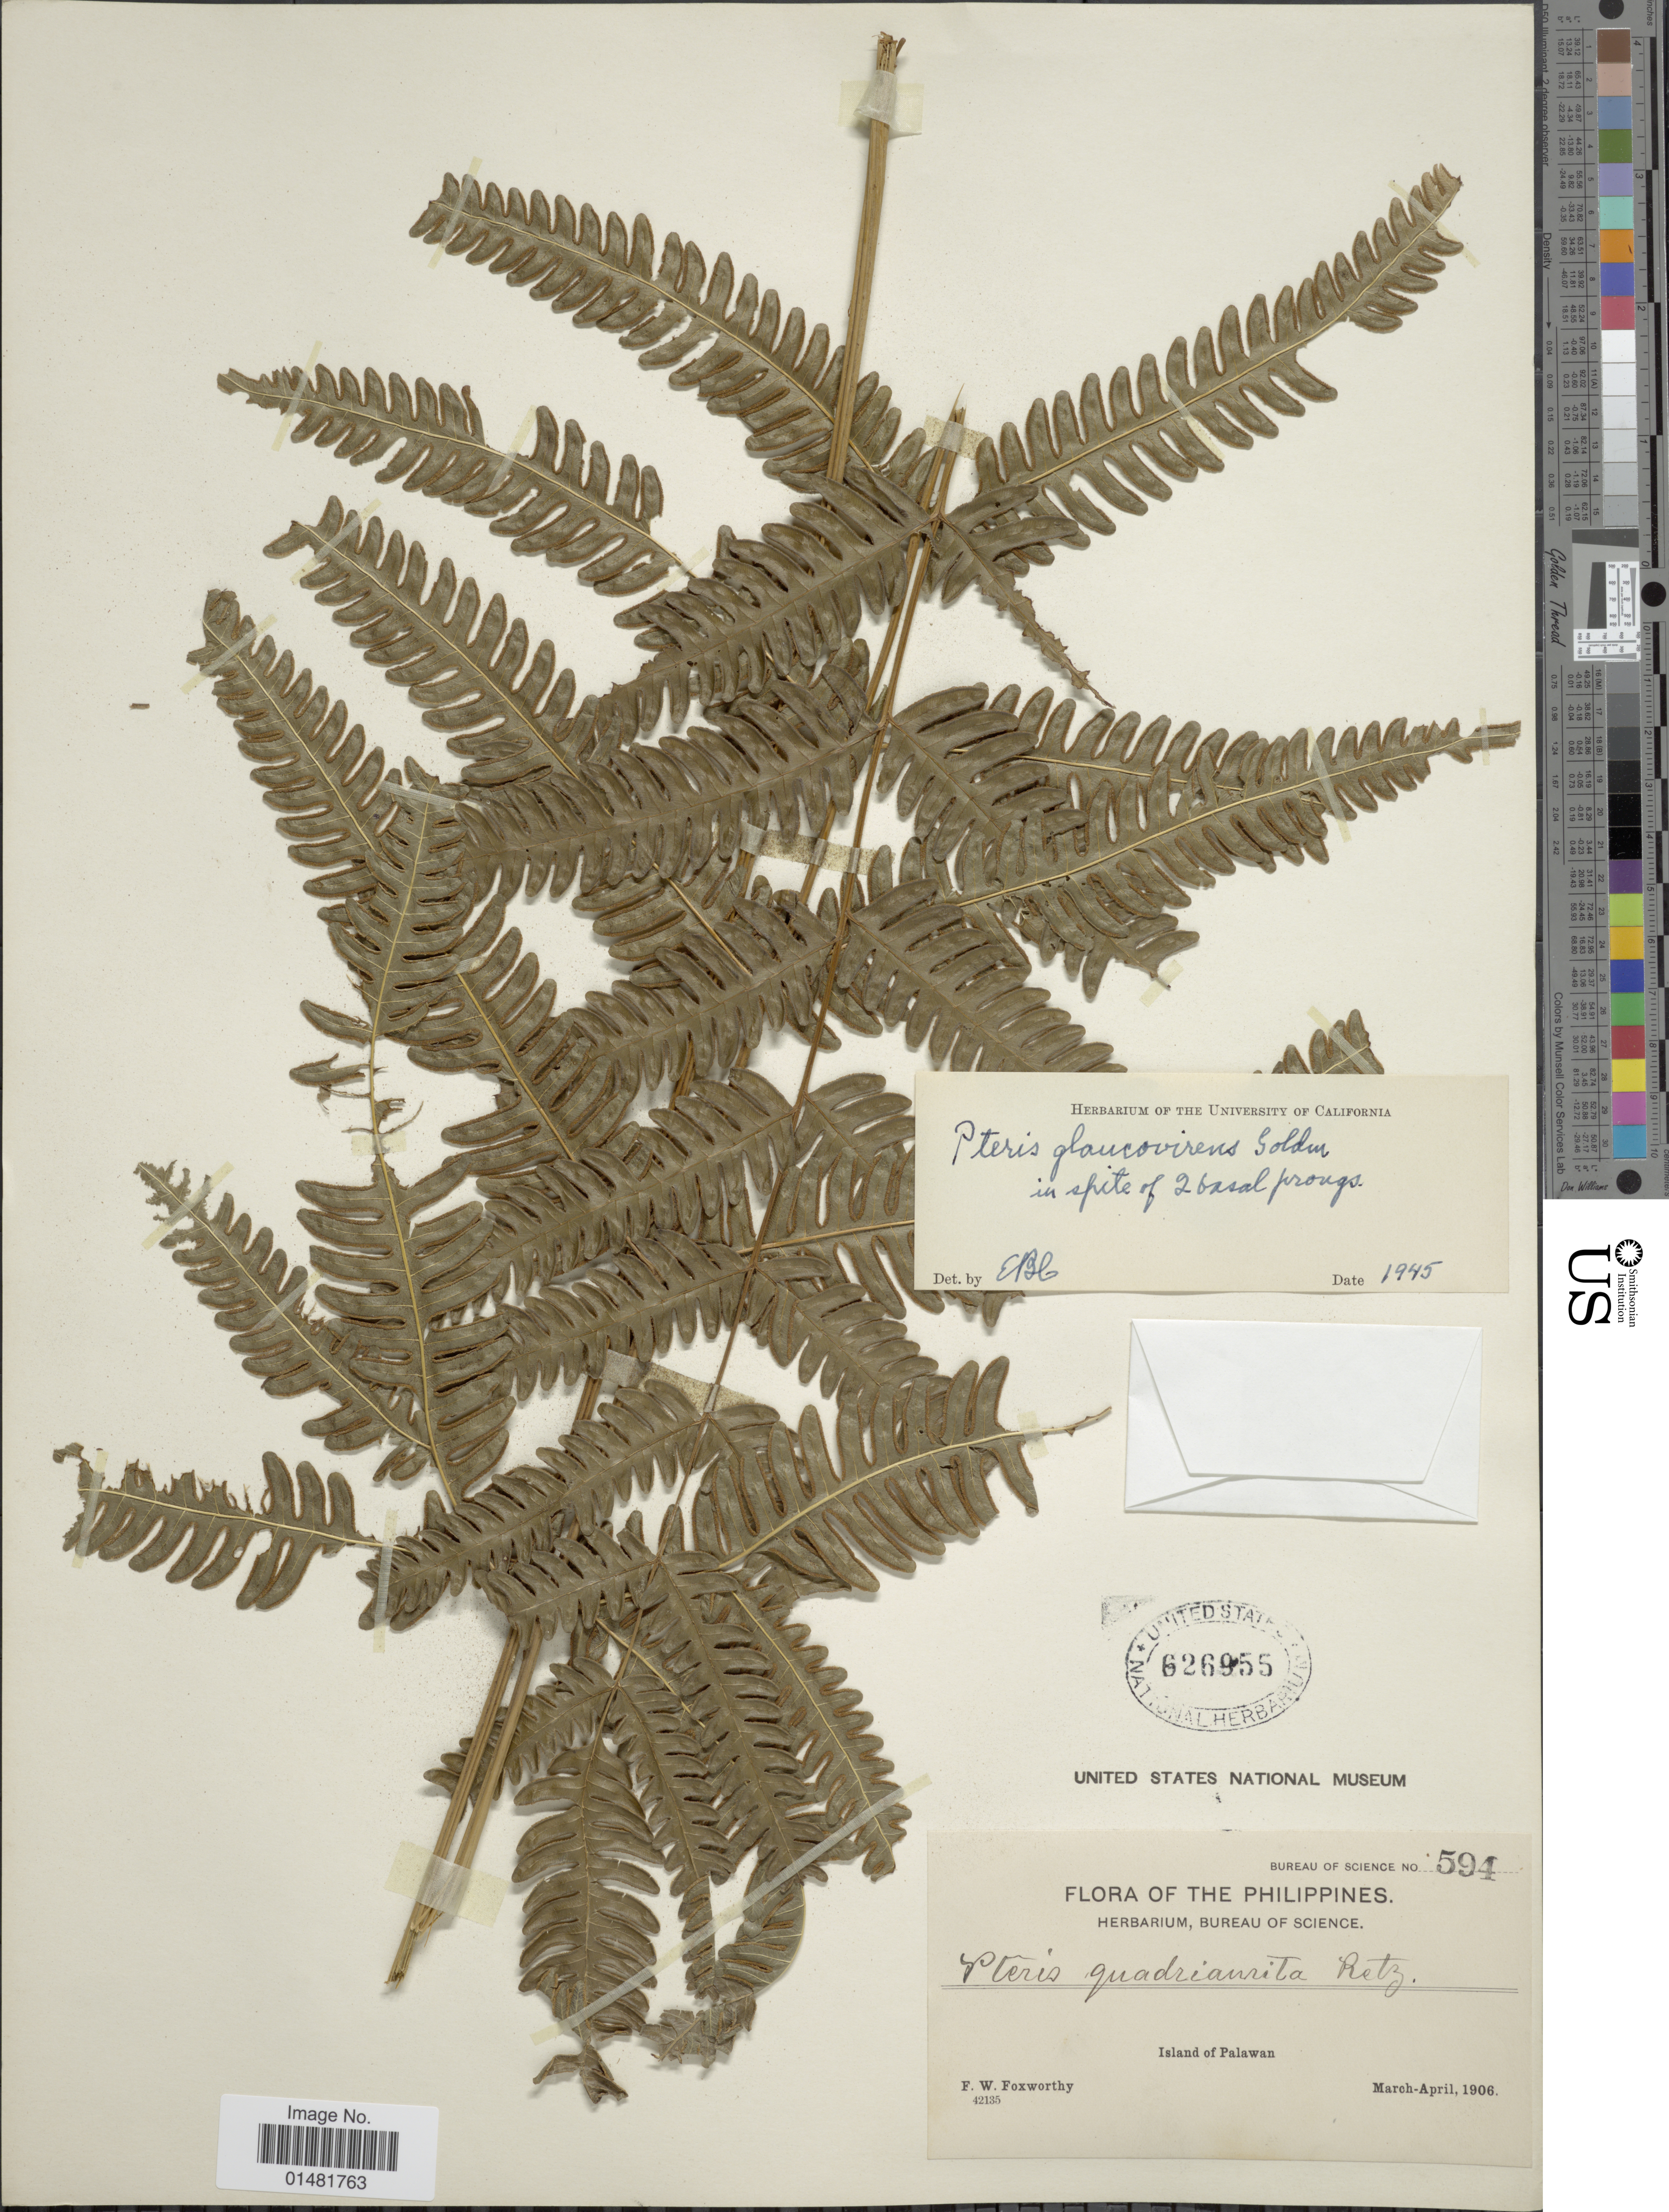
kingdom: Plantae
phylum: Tracheophyta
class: Polypodiopsida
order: Polypodiales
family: Pteridaceae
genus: Pteris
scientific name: Pteris glaucovirens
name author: Goldm.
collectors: F. W. Foxworthy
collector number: Bureau of Science 594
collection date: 1906-03/1906-04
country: Philippines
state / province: Mimaropa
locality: Island of Palawan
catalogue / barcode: US 626955